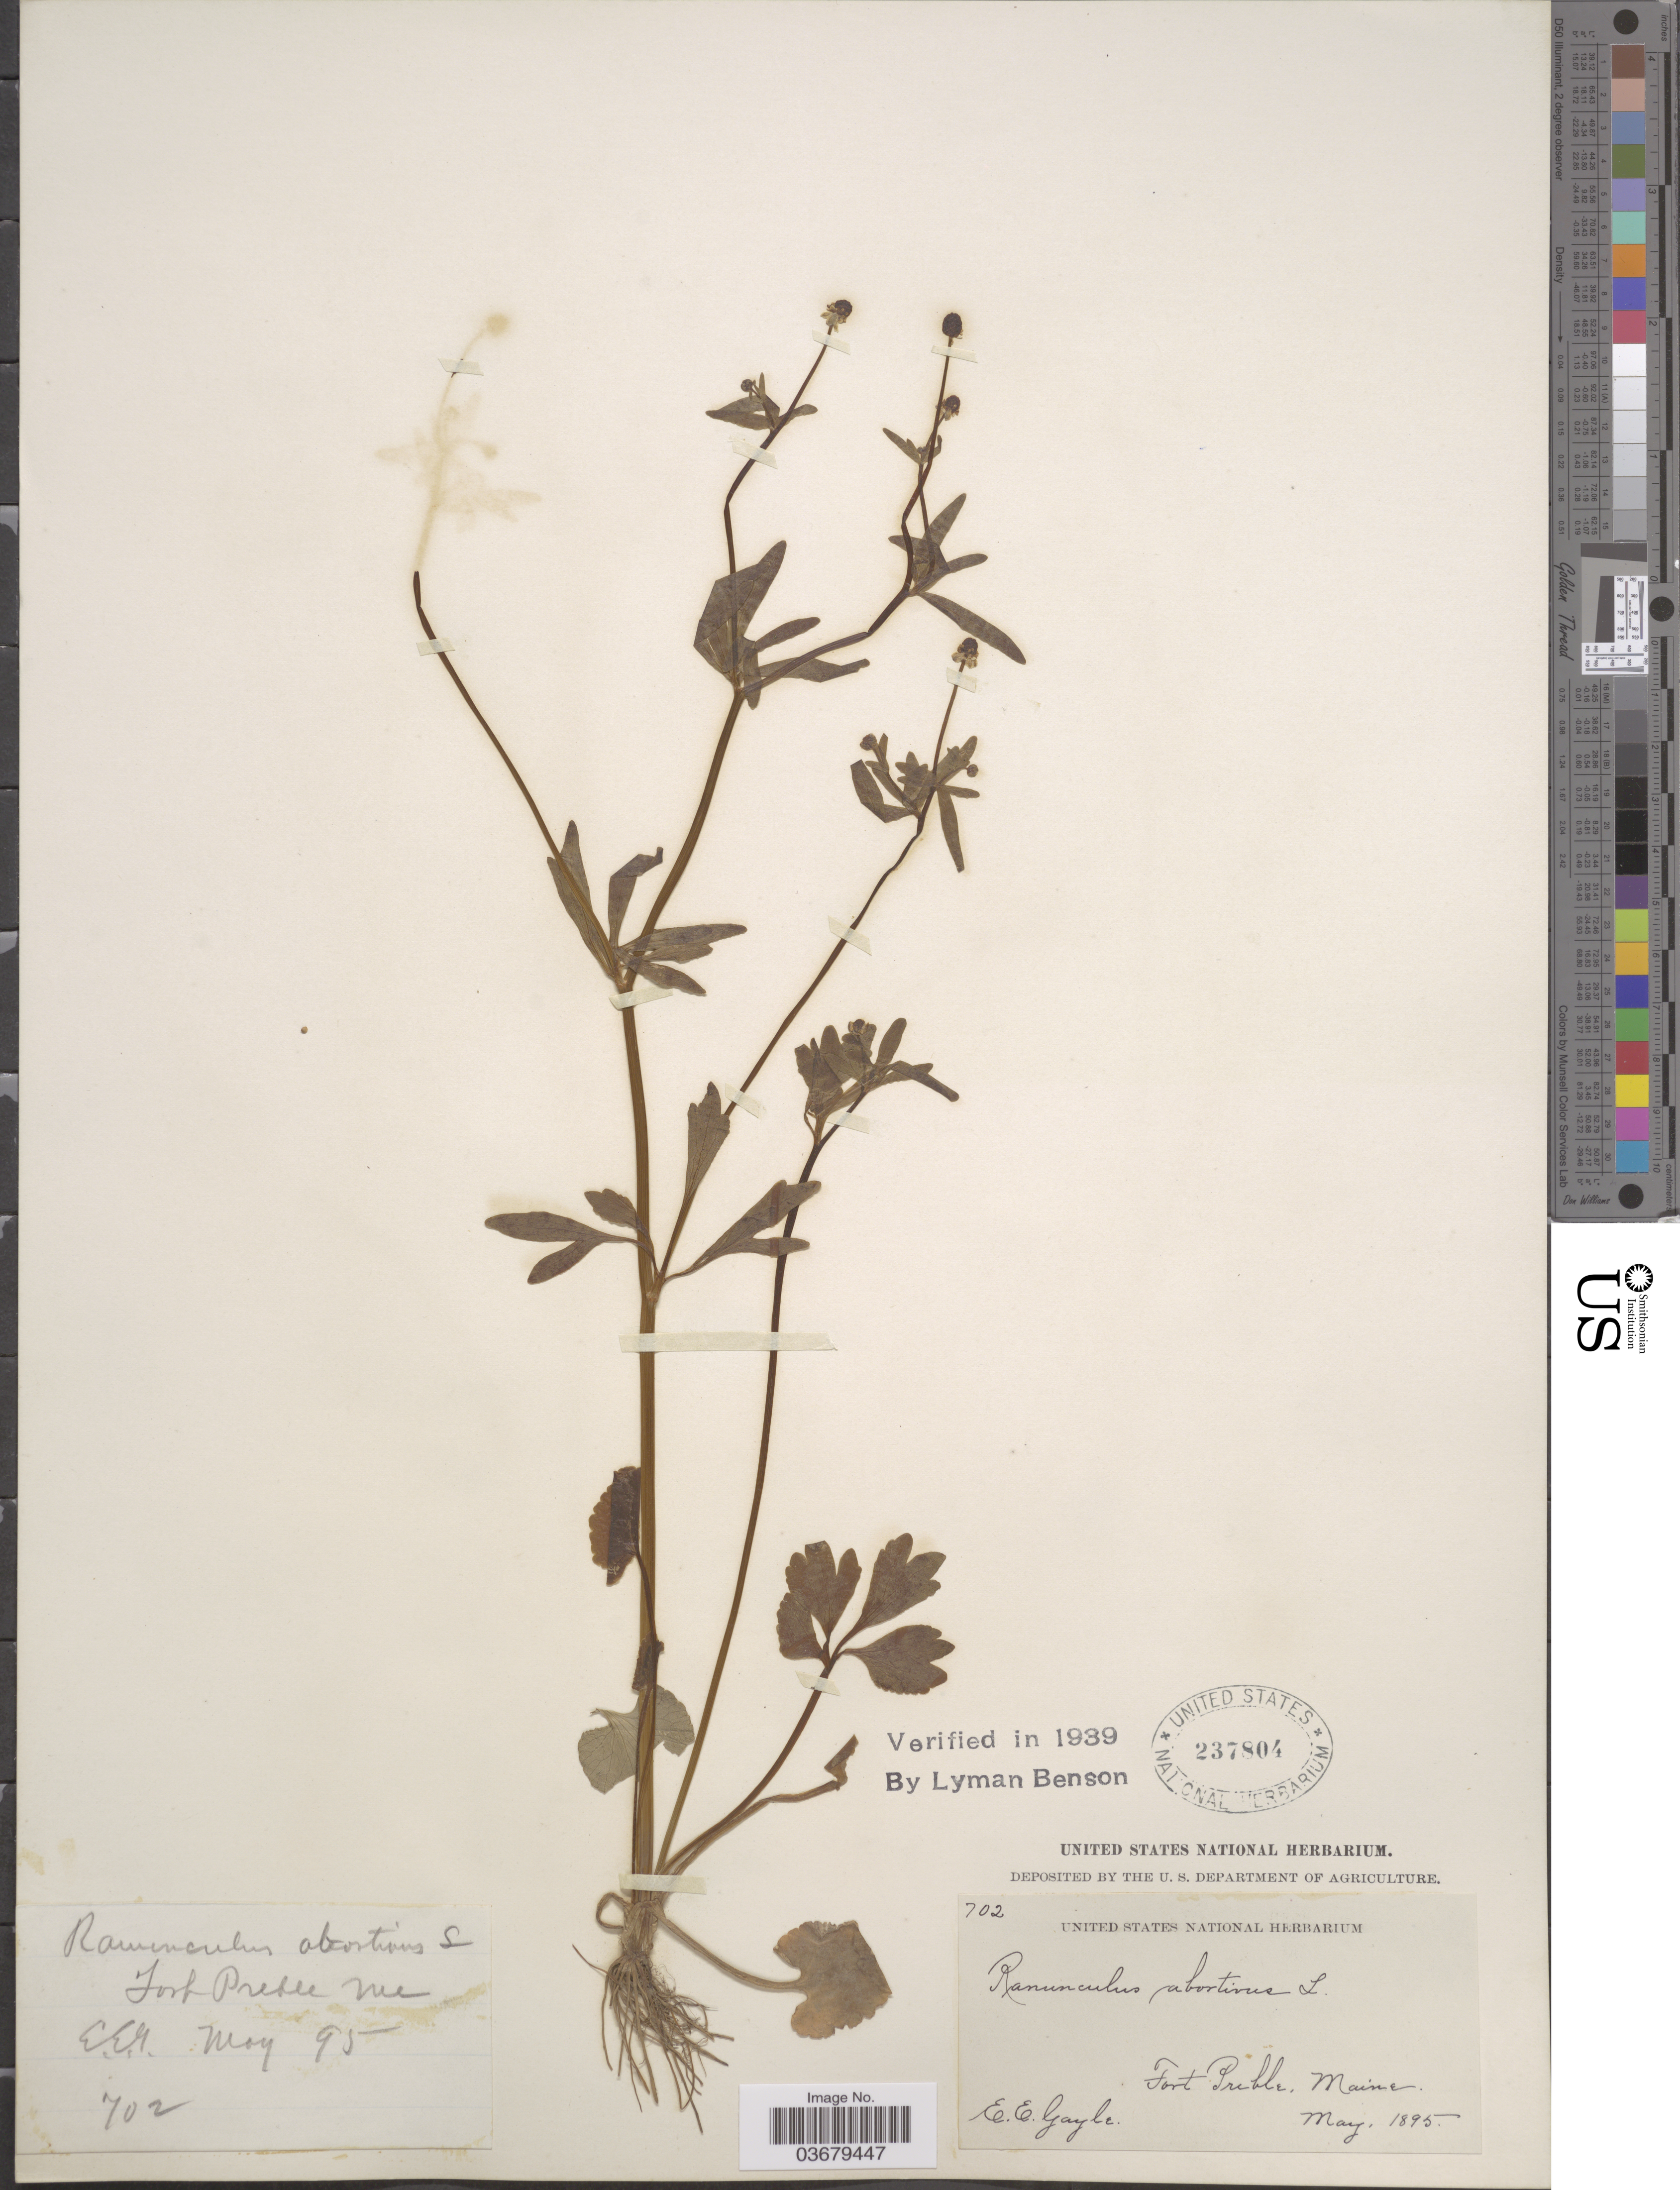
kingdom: Plantae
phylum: Tracheophyta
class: Magnoliopsida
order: Ranunculales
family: Ranunculaceae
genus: Ranunculus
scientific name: Ranunculus abortivus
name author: L.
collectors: E. Gayle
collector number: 702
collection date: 1895-05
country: United States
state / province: Maine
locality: Fort Preble.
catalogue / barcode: US 237804